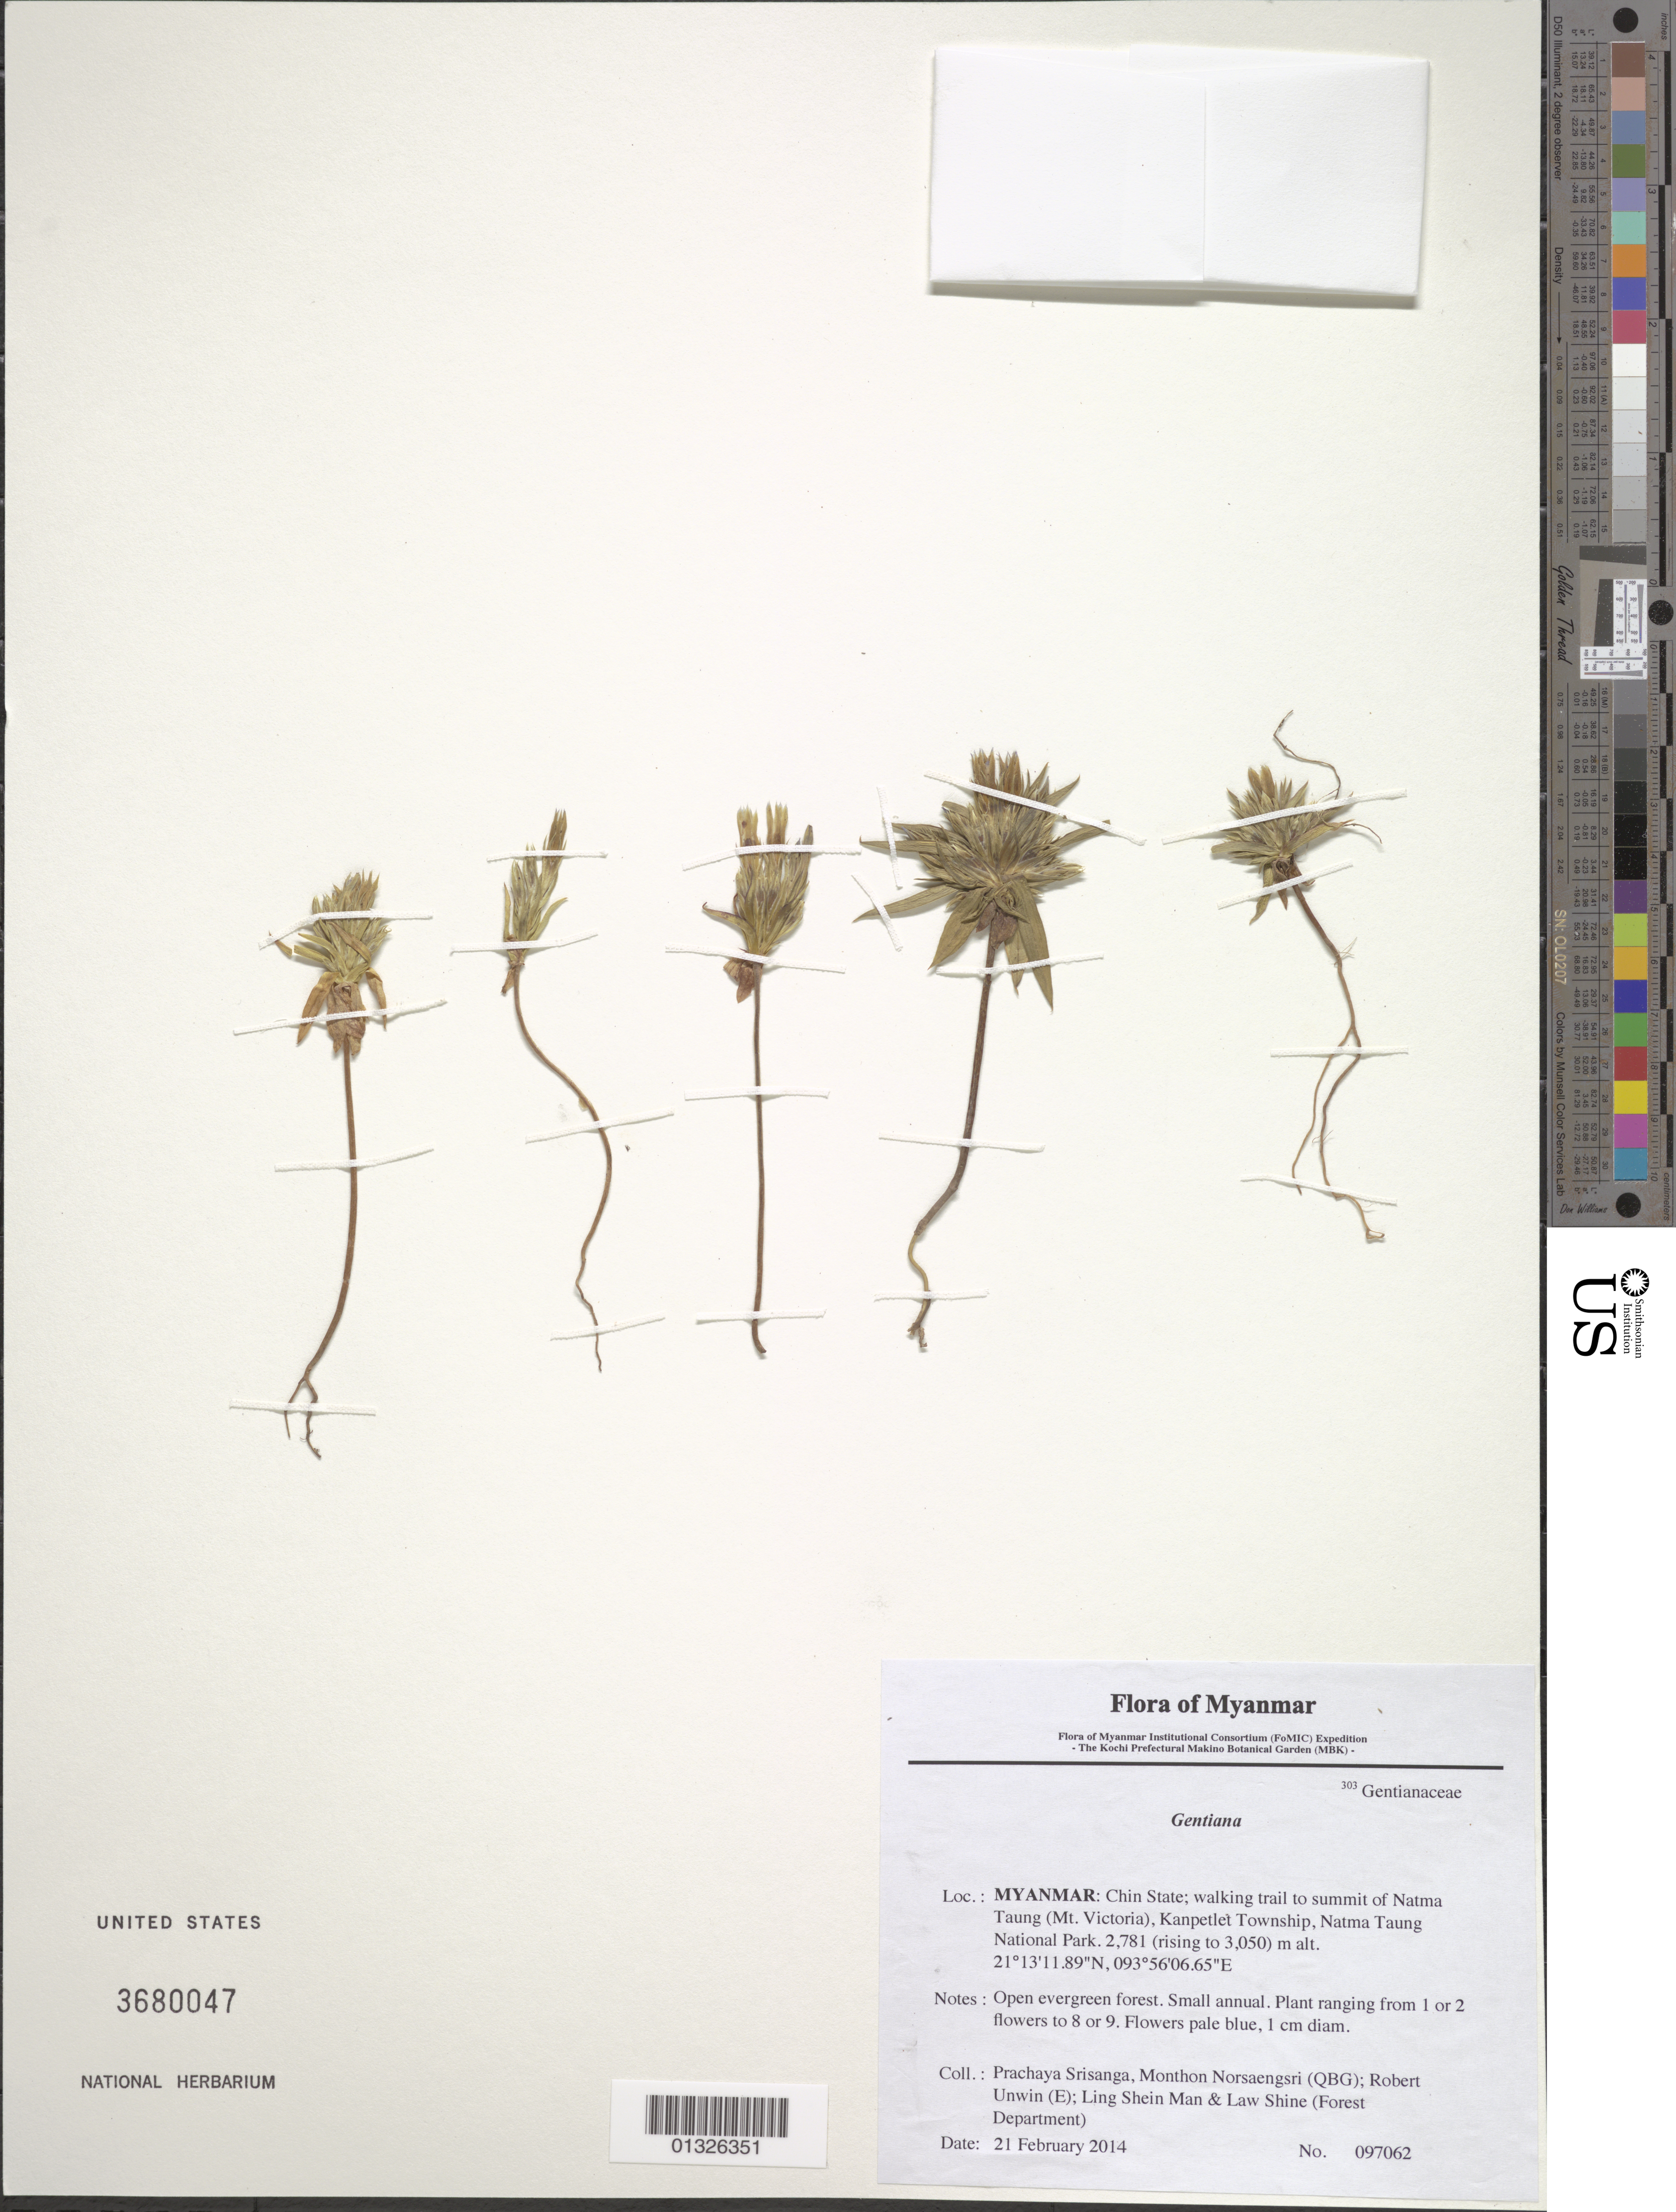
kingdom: Plantae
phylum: Tracheophyta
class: Magnoliopsida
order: Gentianales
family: Gentianaceae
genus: Gentiana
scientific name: Gentiana sp.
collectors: P. Srisanga, M. Norsaengsri, R. Unwin, Ling Shein Man & L. Shine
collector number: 97062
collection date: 2014-02-21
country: Myanmar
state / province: Chin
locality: Walking trail to summit of Natma Taung (Mt. Victoria), Kanpetlet Township, Natma Taung National Park.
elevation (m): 2781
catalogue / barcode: US 3680047